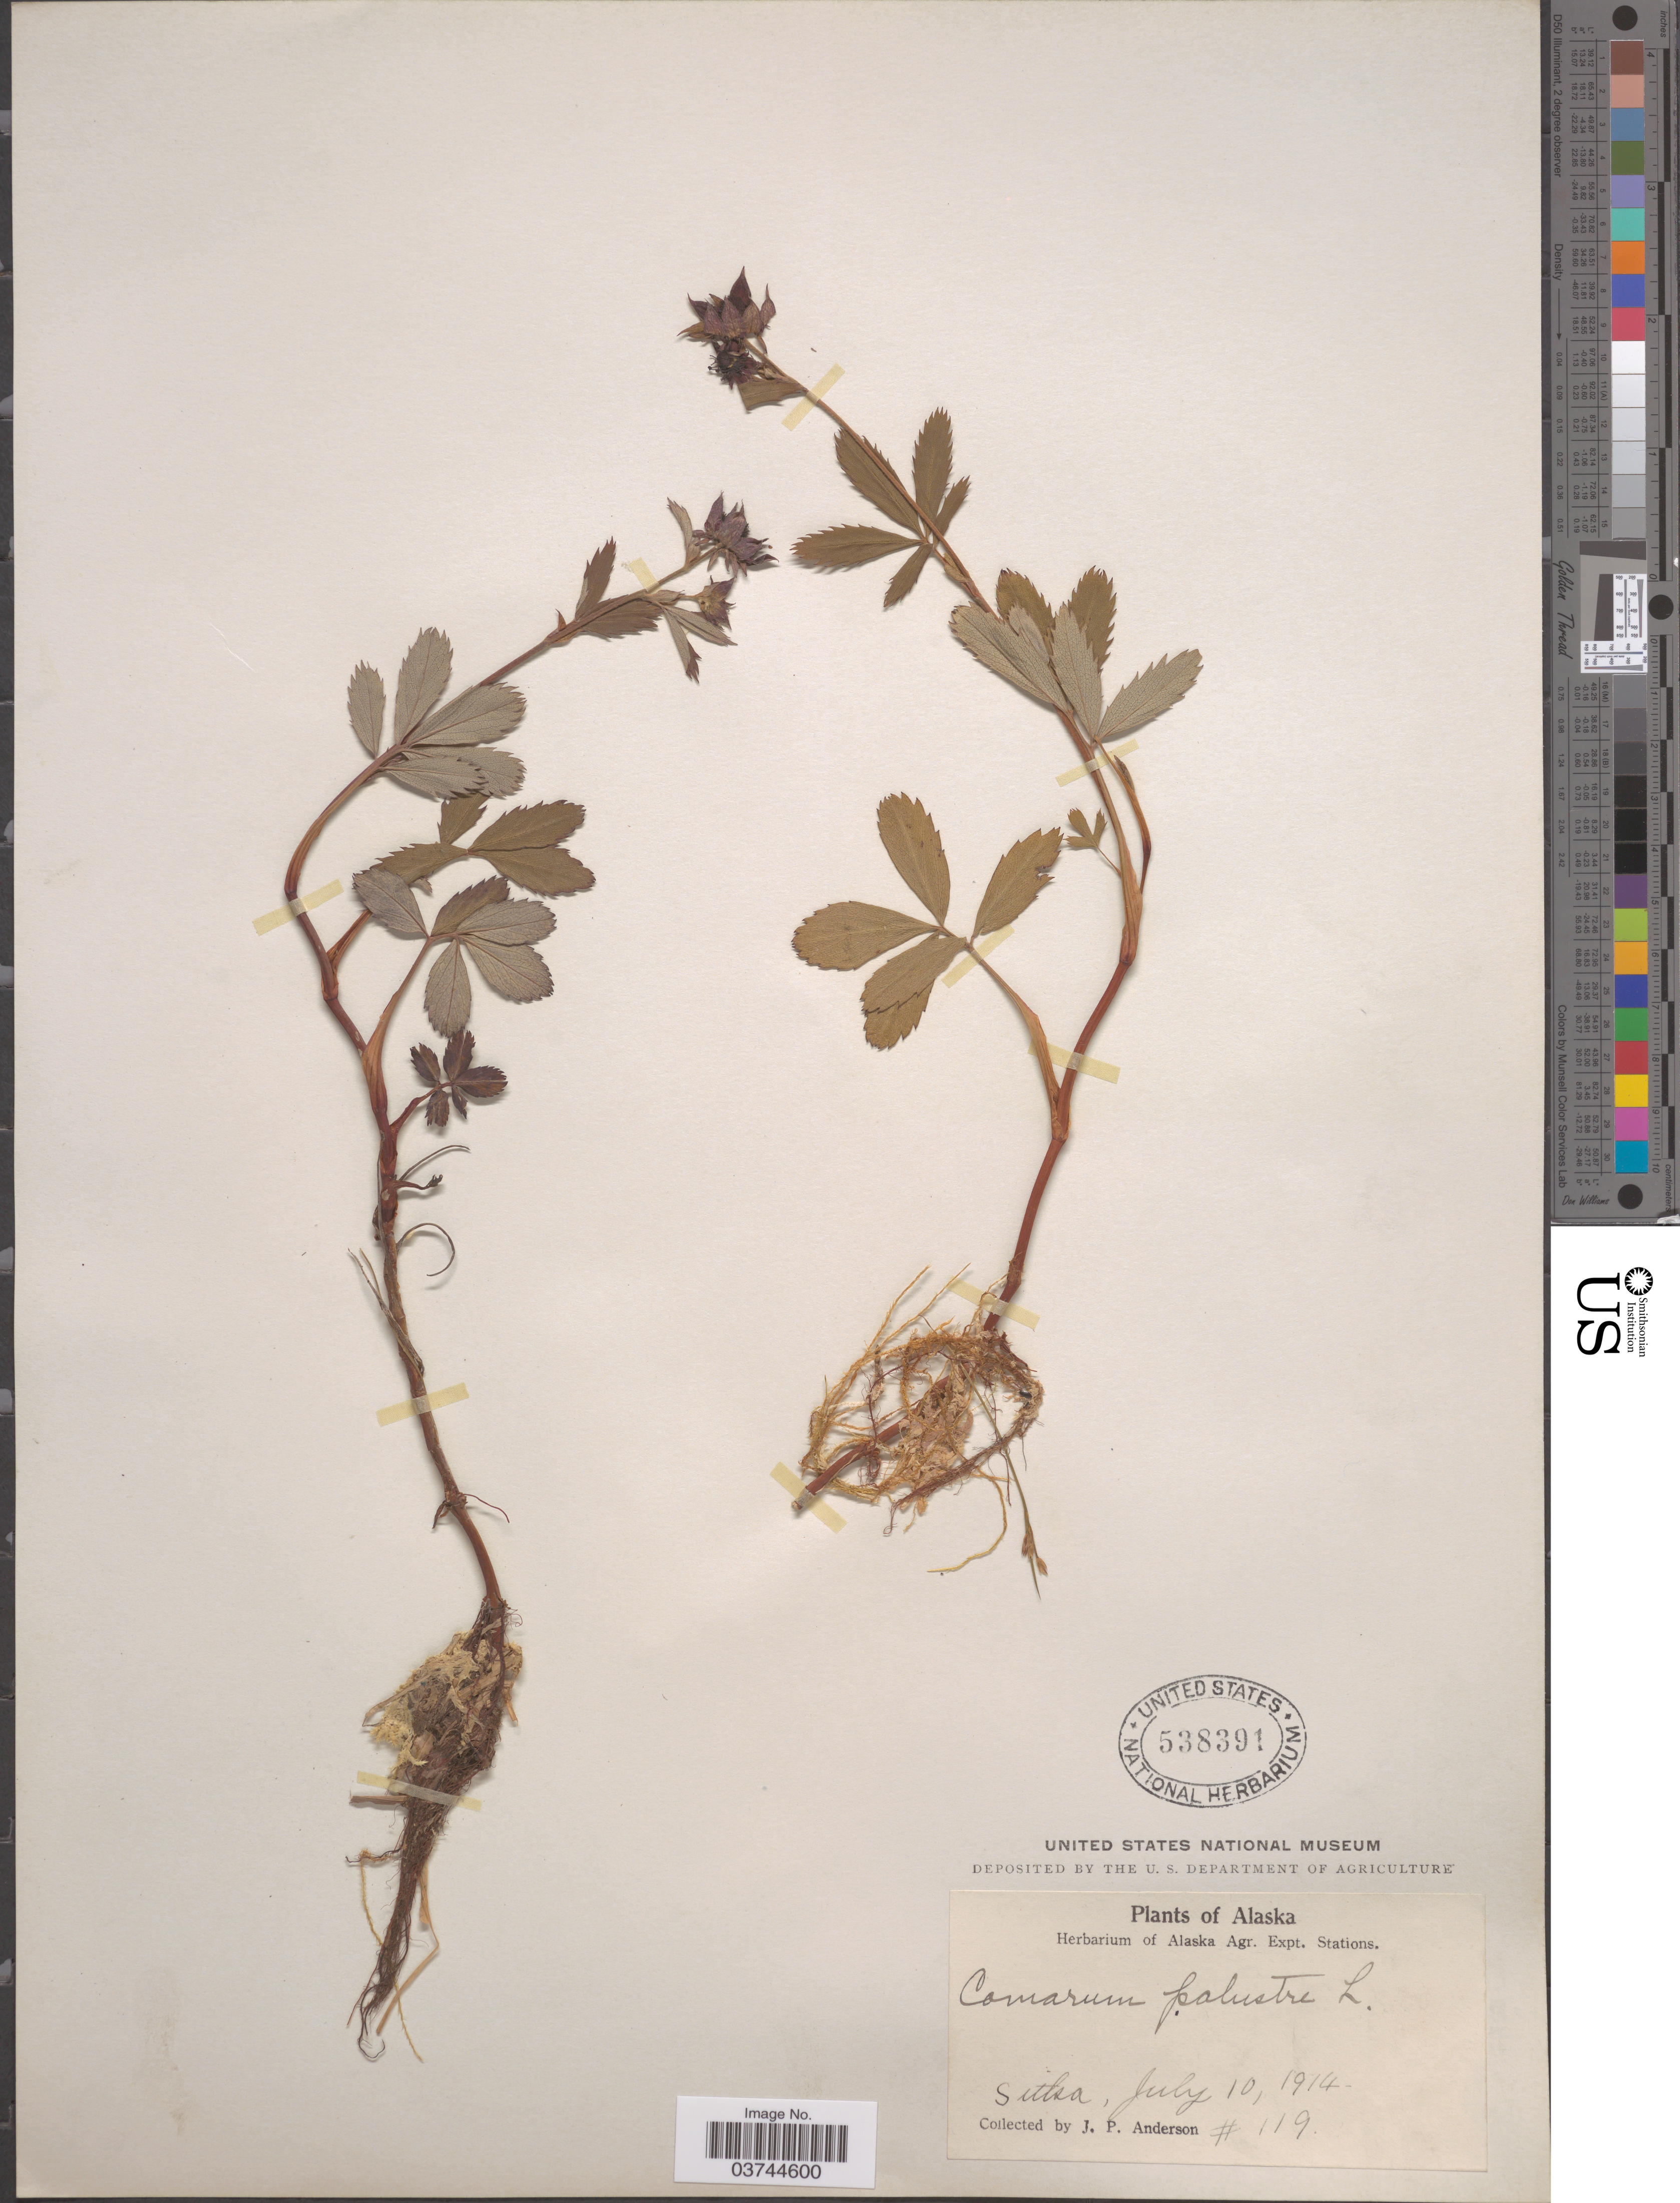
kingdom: Plantae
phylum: Tracheophyta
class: Magnoliopsida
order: Rosales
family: Rosaceae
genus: Comarum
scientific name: Comarum palustre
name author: L.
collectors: J. P. Anderson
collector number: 119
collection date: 1914-07-10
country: United States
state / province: Alaska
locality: Sitka.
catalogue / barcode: US 538391